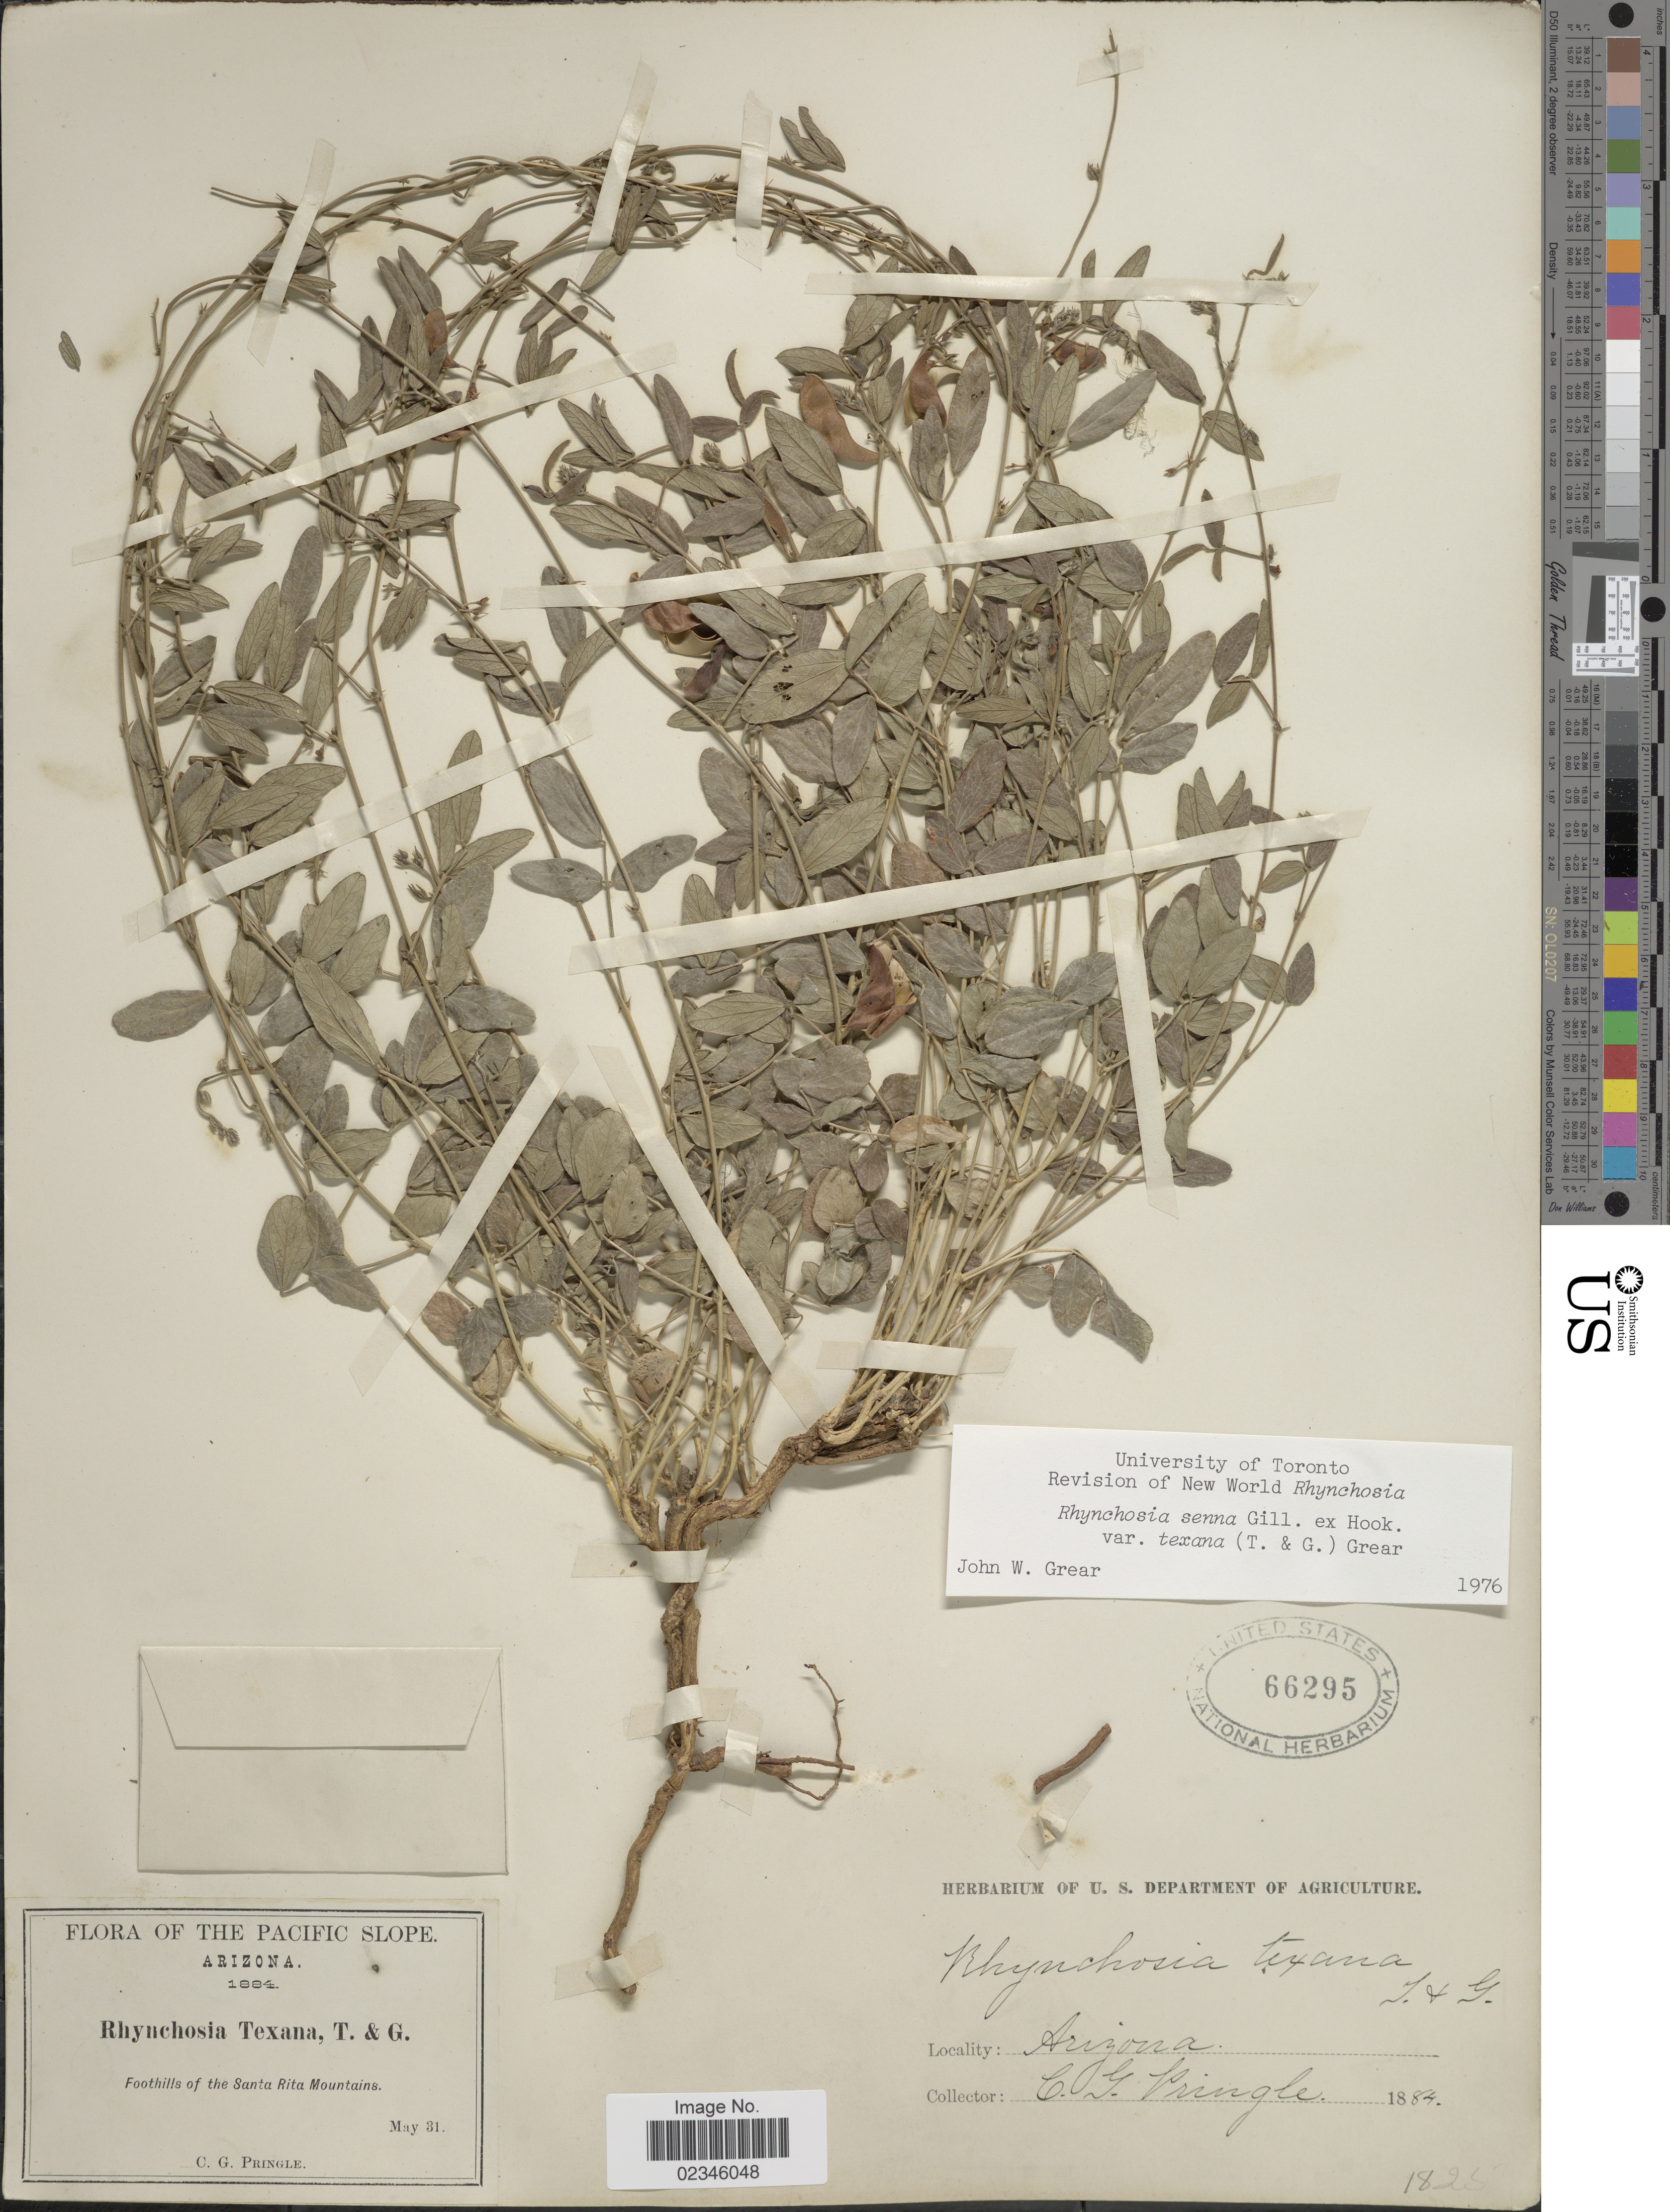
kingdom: Plantae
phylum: Tracheophyta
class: Magnoliopsida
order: Fabales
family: Fabaceae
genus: Rhynchosia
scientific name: Rhynchosia senna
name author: Gillies ex Hook.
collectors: C. G. Pringle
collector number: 1825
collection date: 1884-05-31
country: United States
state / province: Arizona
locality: Pacific Slope, foothills of the Santa Rita Mountains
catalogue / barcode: US 66295